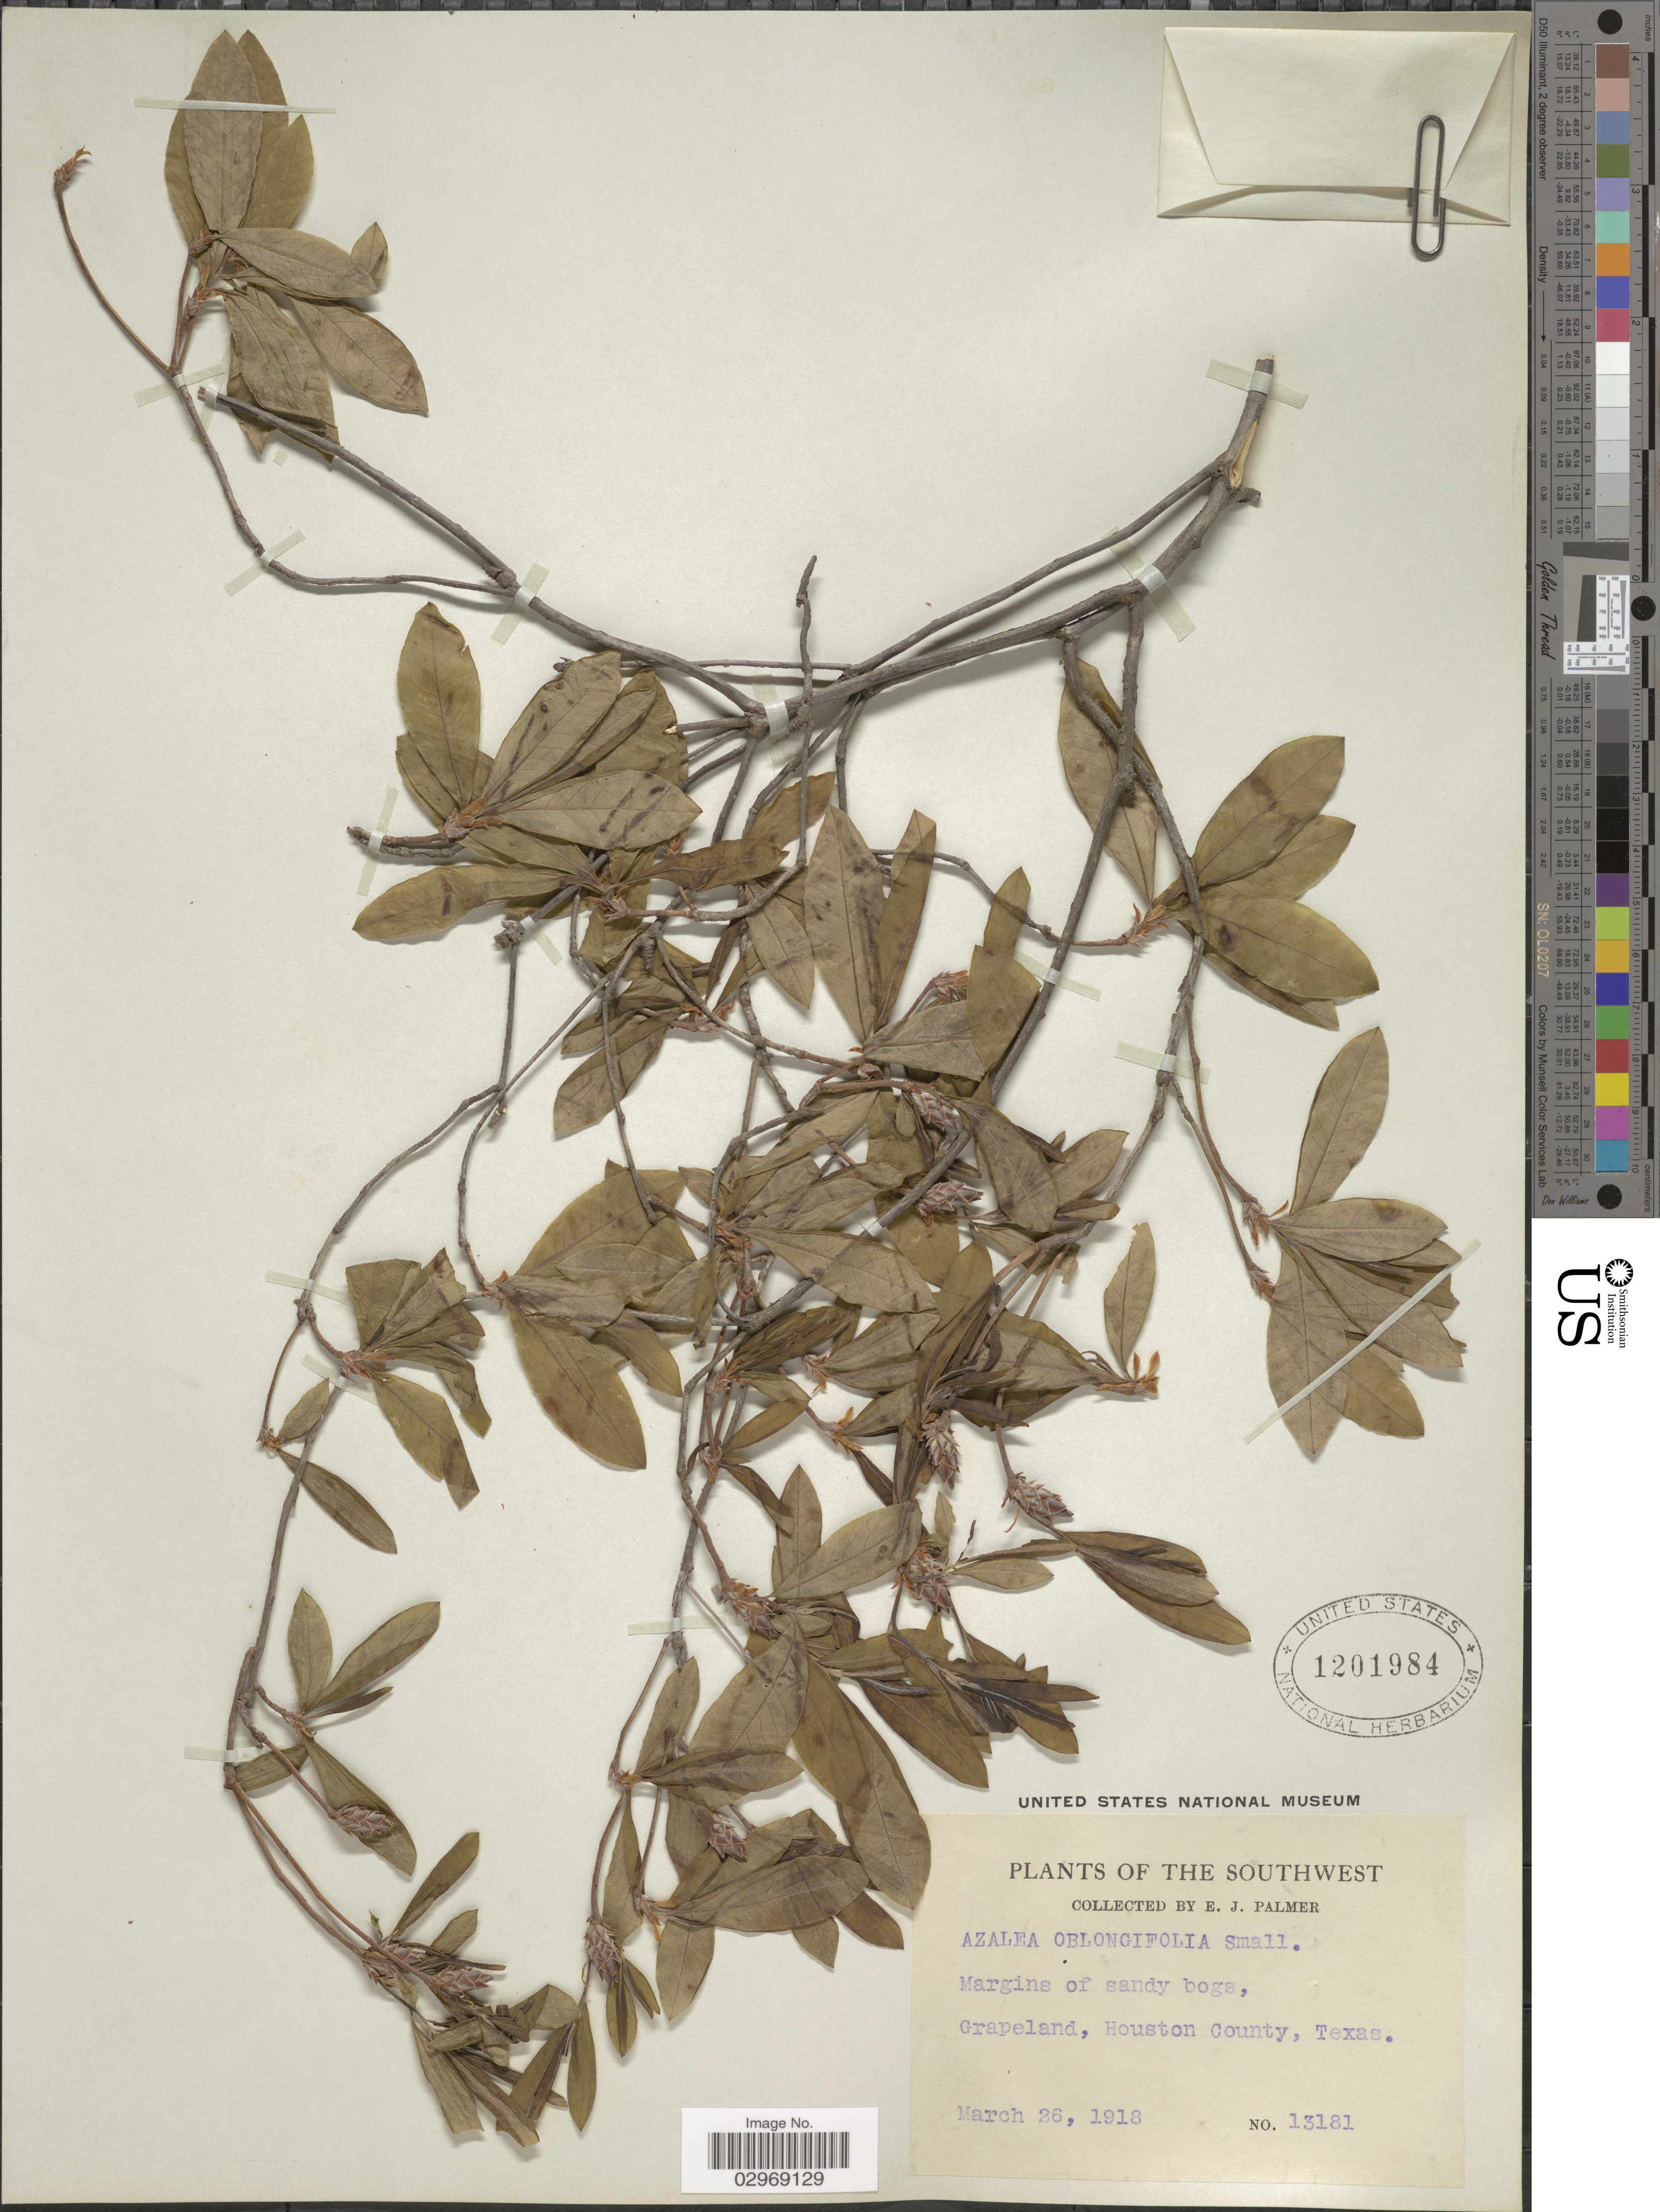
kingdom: Plantae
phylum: Tracheophyta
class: Magnoliopsida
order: Ericales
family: Ericaceae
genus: Rhododendron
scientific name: Rhododendron oblongifolium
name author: (Small) Millais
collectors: E. J. Palmer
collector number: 13181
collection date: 1918-03-26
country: United States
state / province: Texas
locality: The Southwest. Grapeland, Houston County.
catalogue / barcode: US 1201984